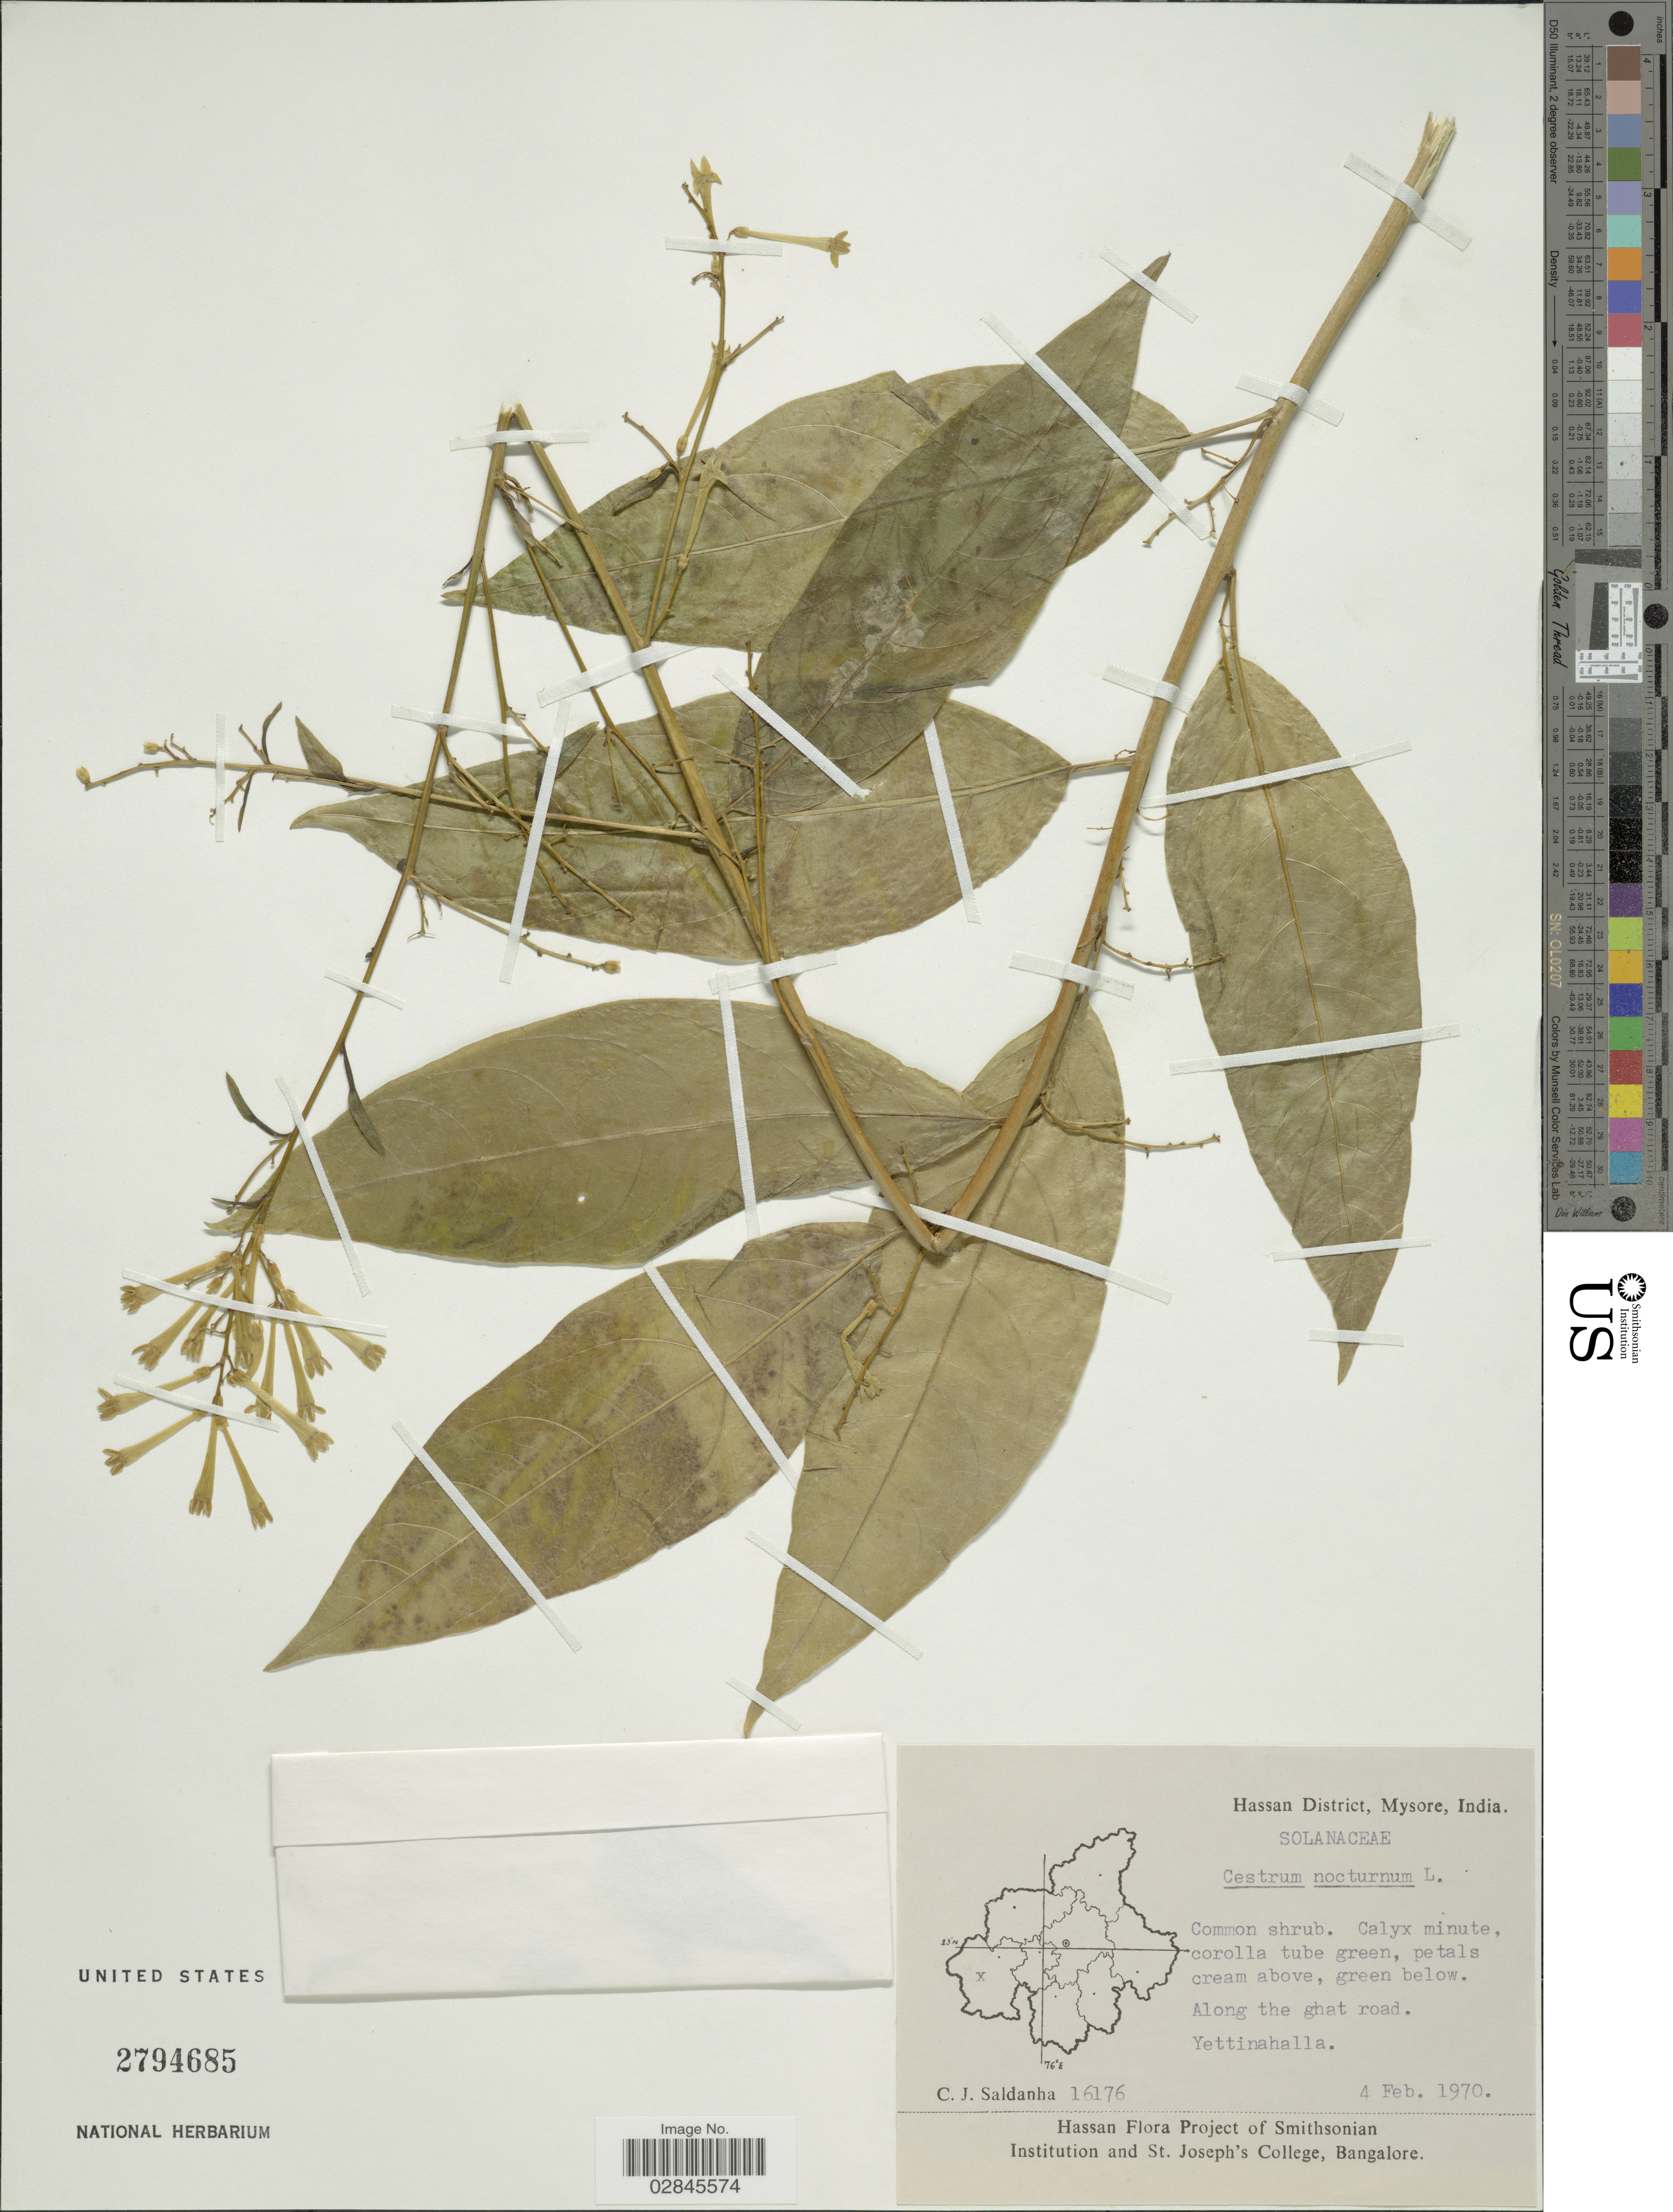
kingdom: Plantae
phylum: Tracheophyta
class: Magnoliopsida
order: Solanales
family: Solanaceae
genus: Cestrum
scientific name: Cestrum nocturnum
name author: L.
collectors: C. J. Saldanha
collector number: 16176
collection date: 1970-02-04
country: India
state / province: Karnataka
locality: Hassan District, Mysore. Along the ghat road. Yettinahalla.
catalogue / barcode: US 2794685